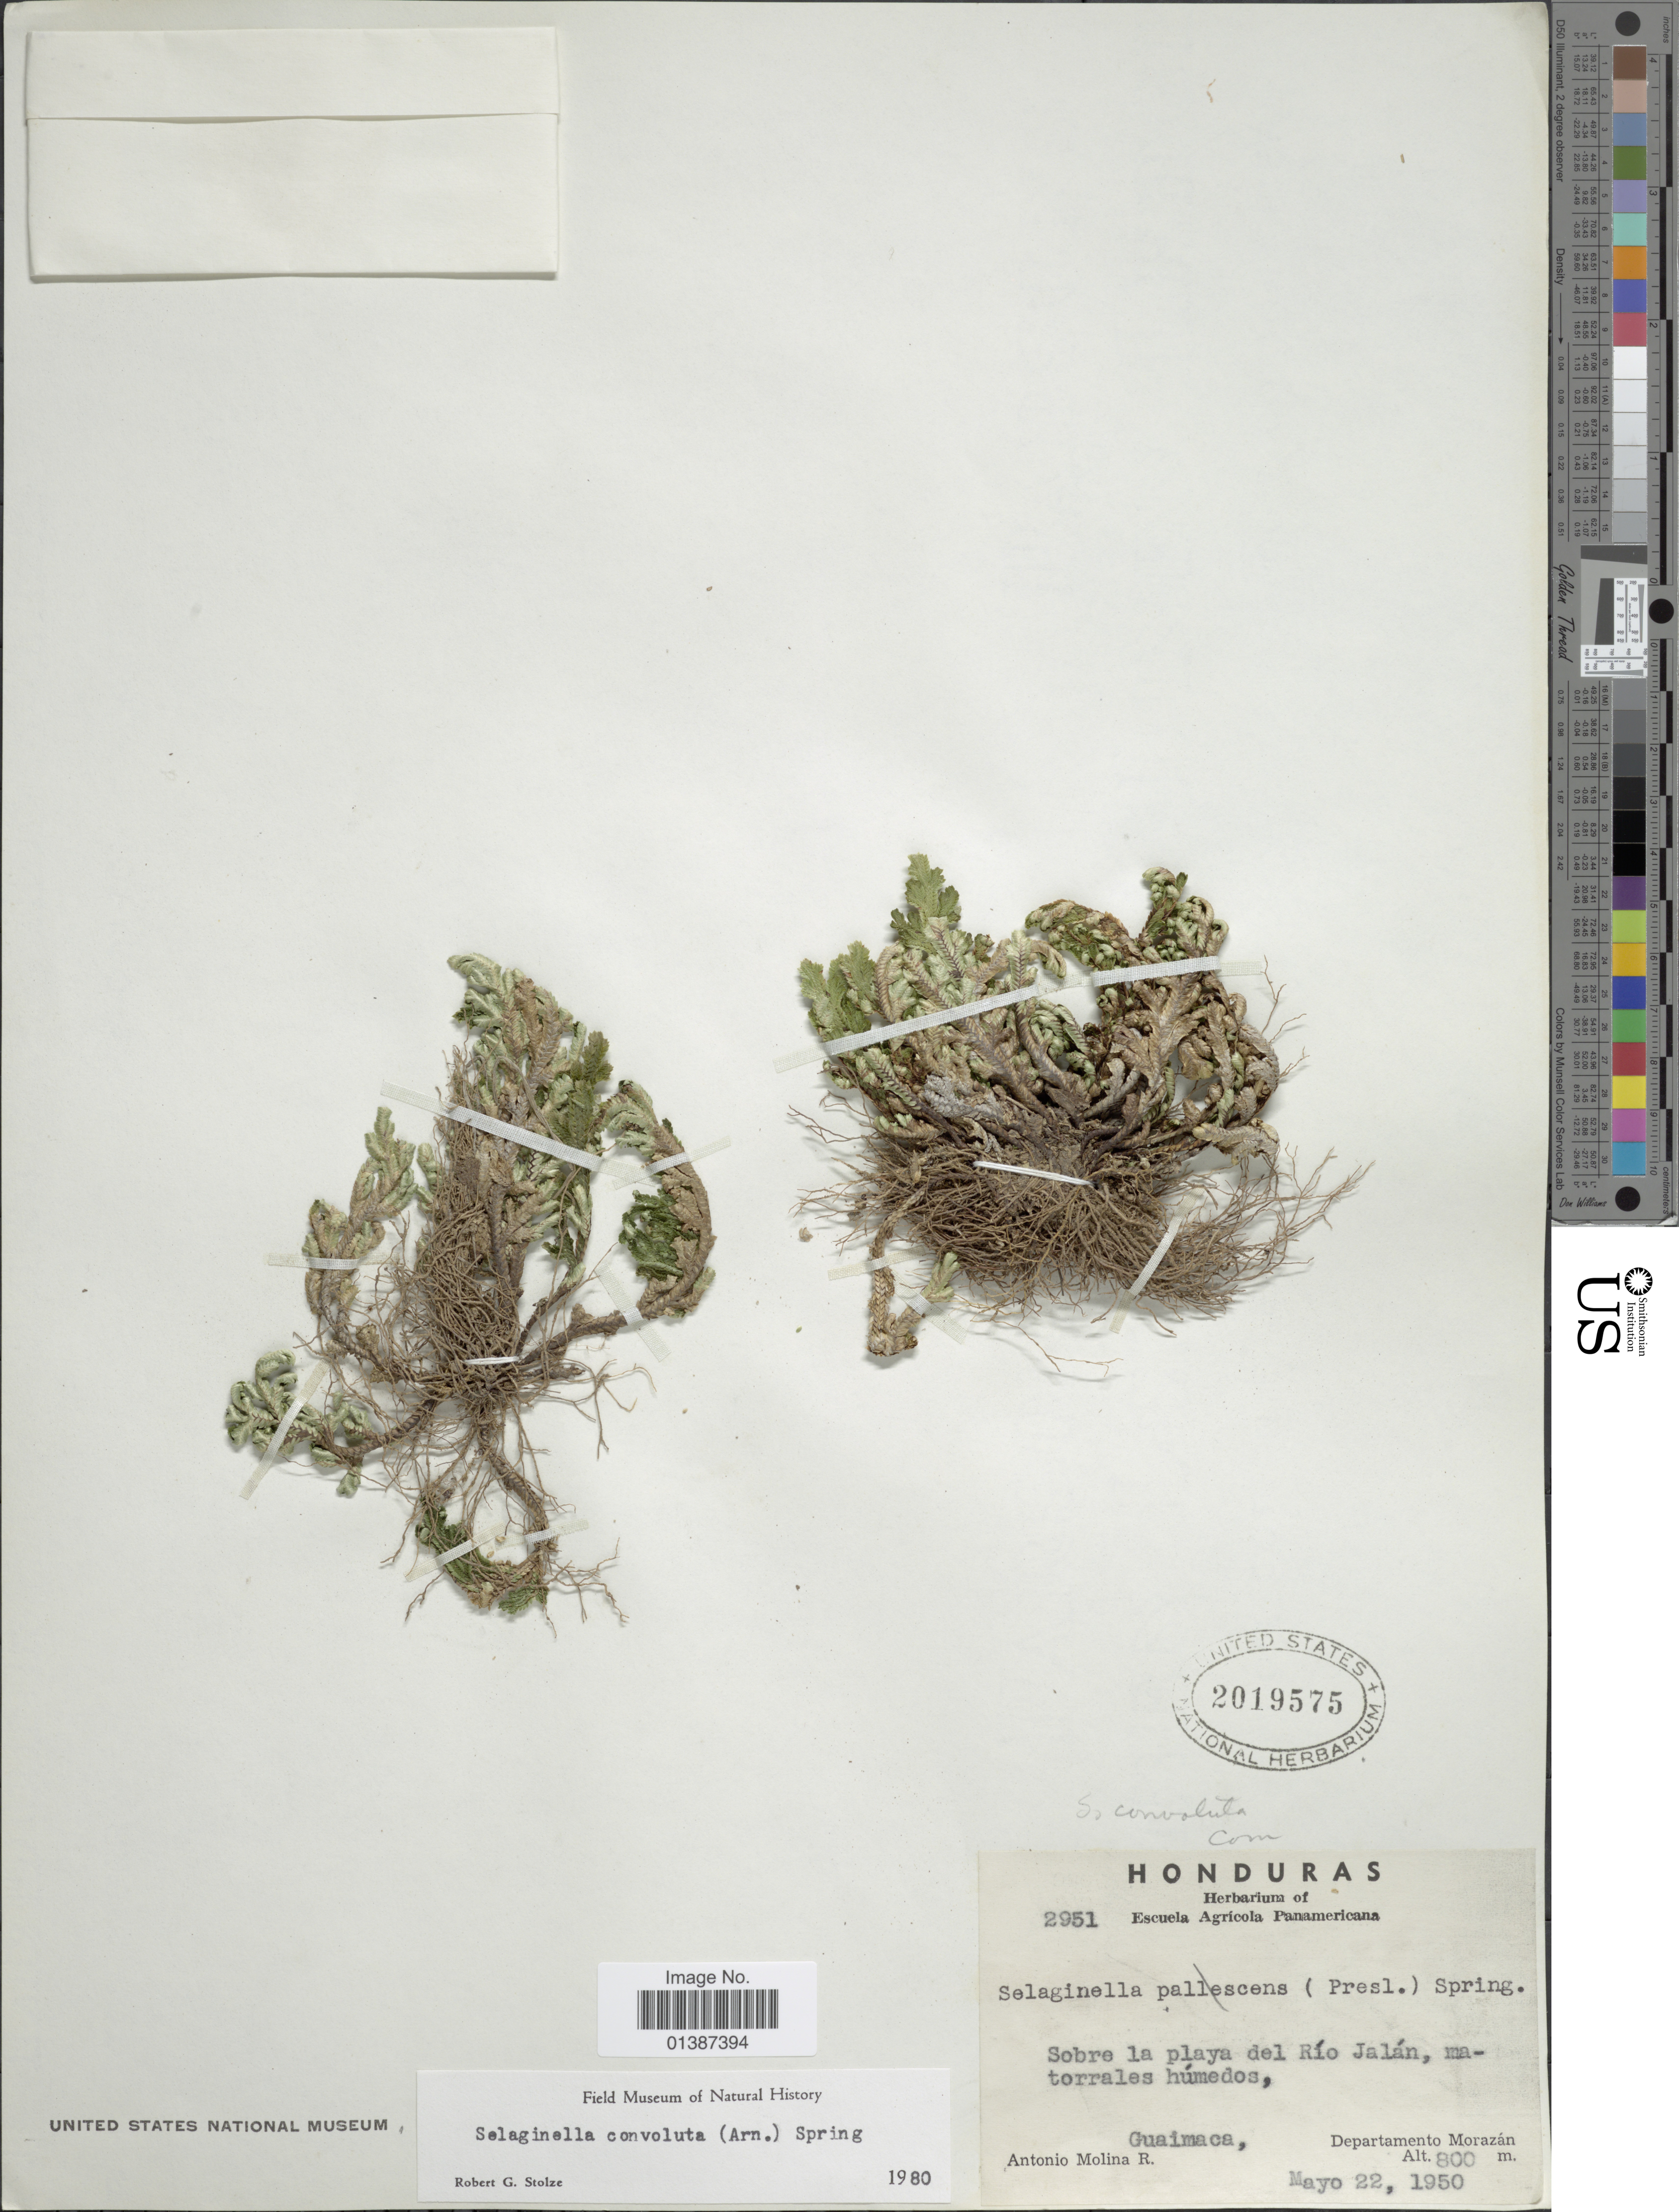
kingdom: Plantae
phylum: Tracheophyta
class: Lycopodiopsida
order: Selaginellales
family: Selaginellaceae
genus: Selaginella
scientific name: Selaginella convoluta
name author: (Arn.) Spring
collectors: A. Molina R.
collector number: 2951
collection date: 1950-05-22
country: Honduras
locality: Sobre la playa del Río Jalán, matorrales húmedos, Departamento Morazán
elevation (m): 800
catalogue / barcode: US 2019575